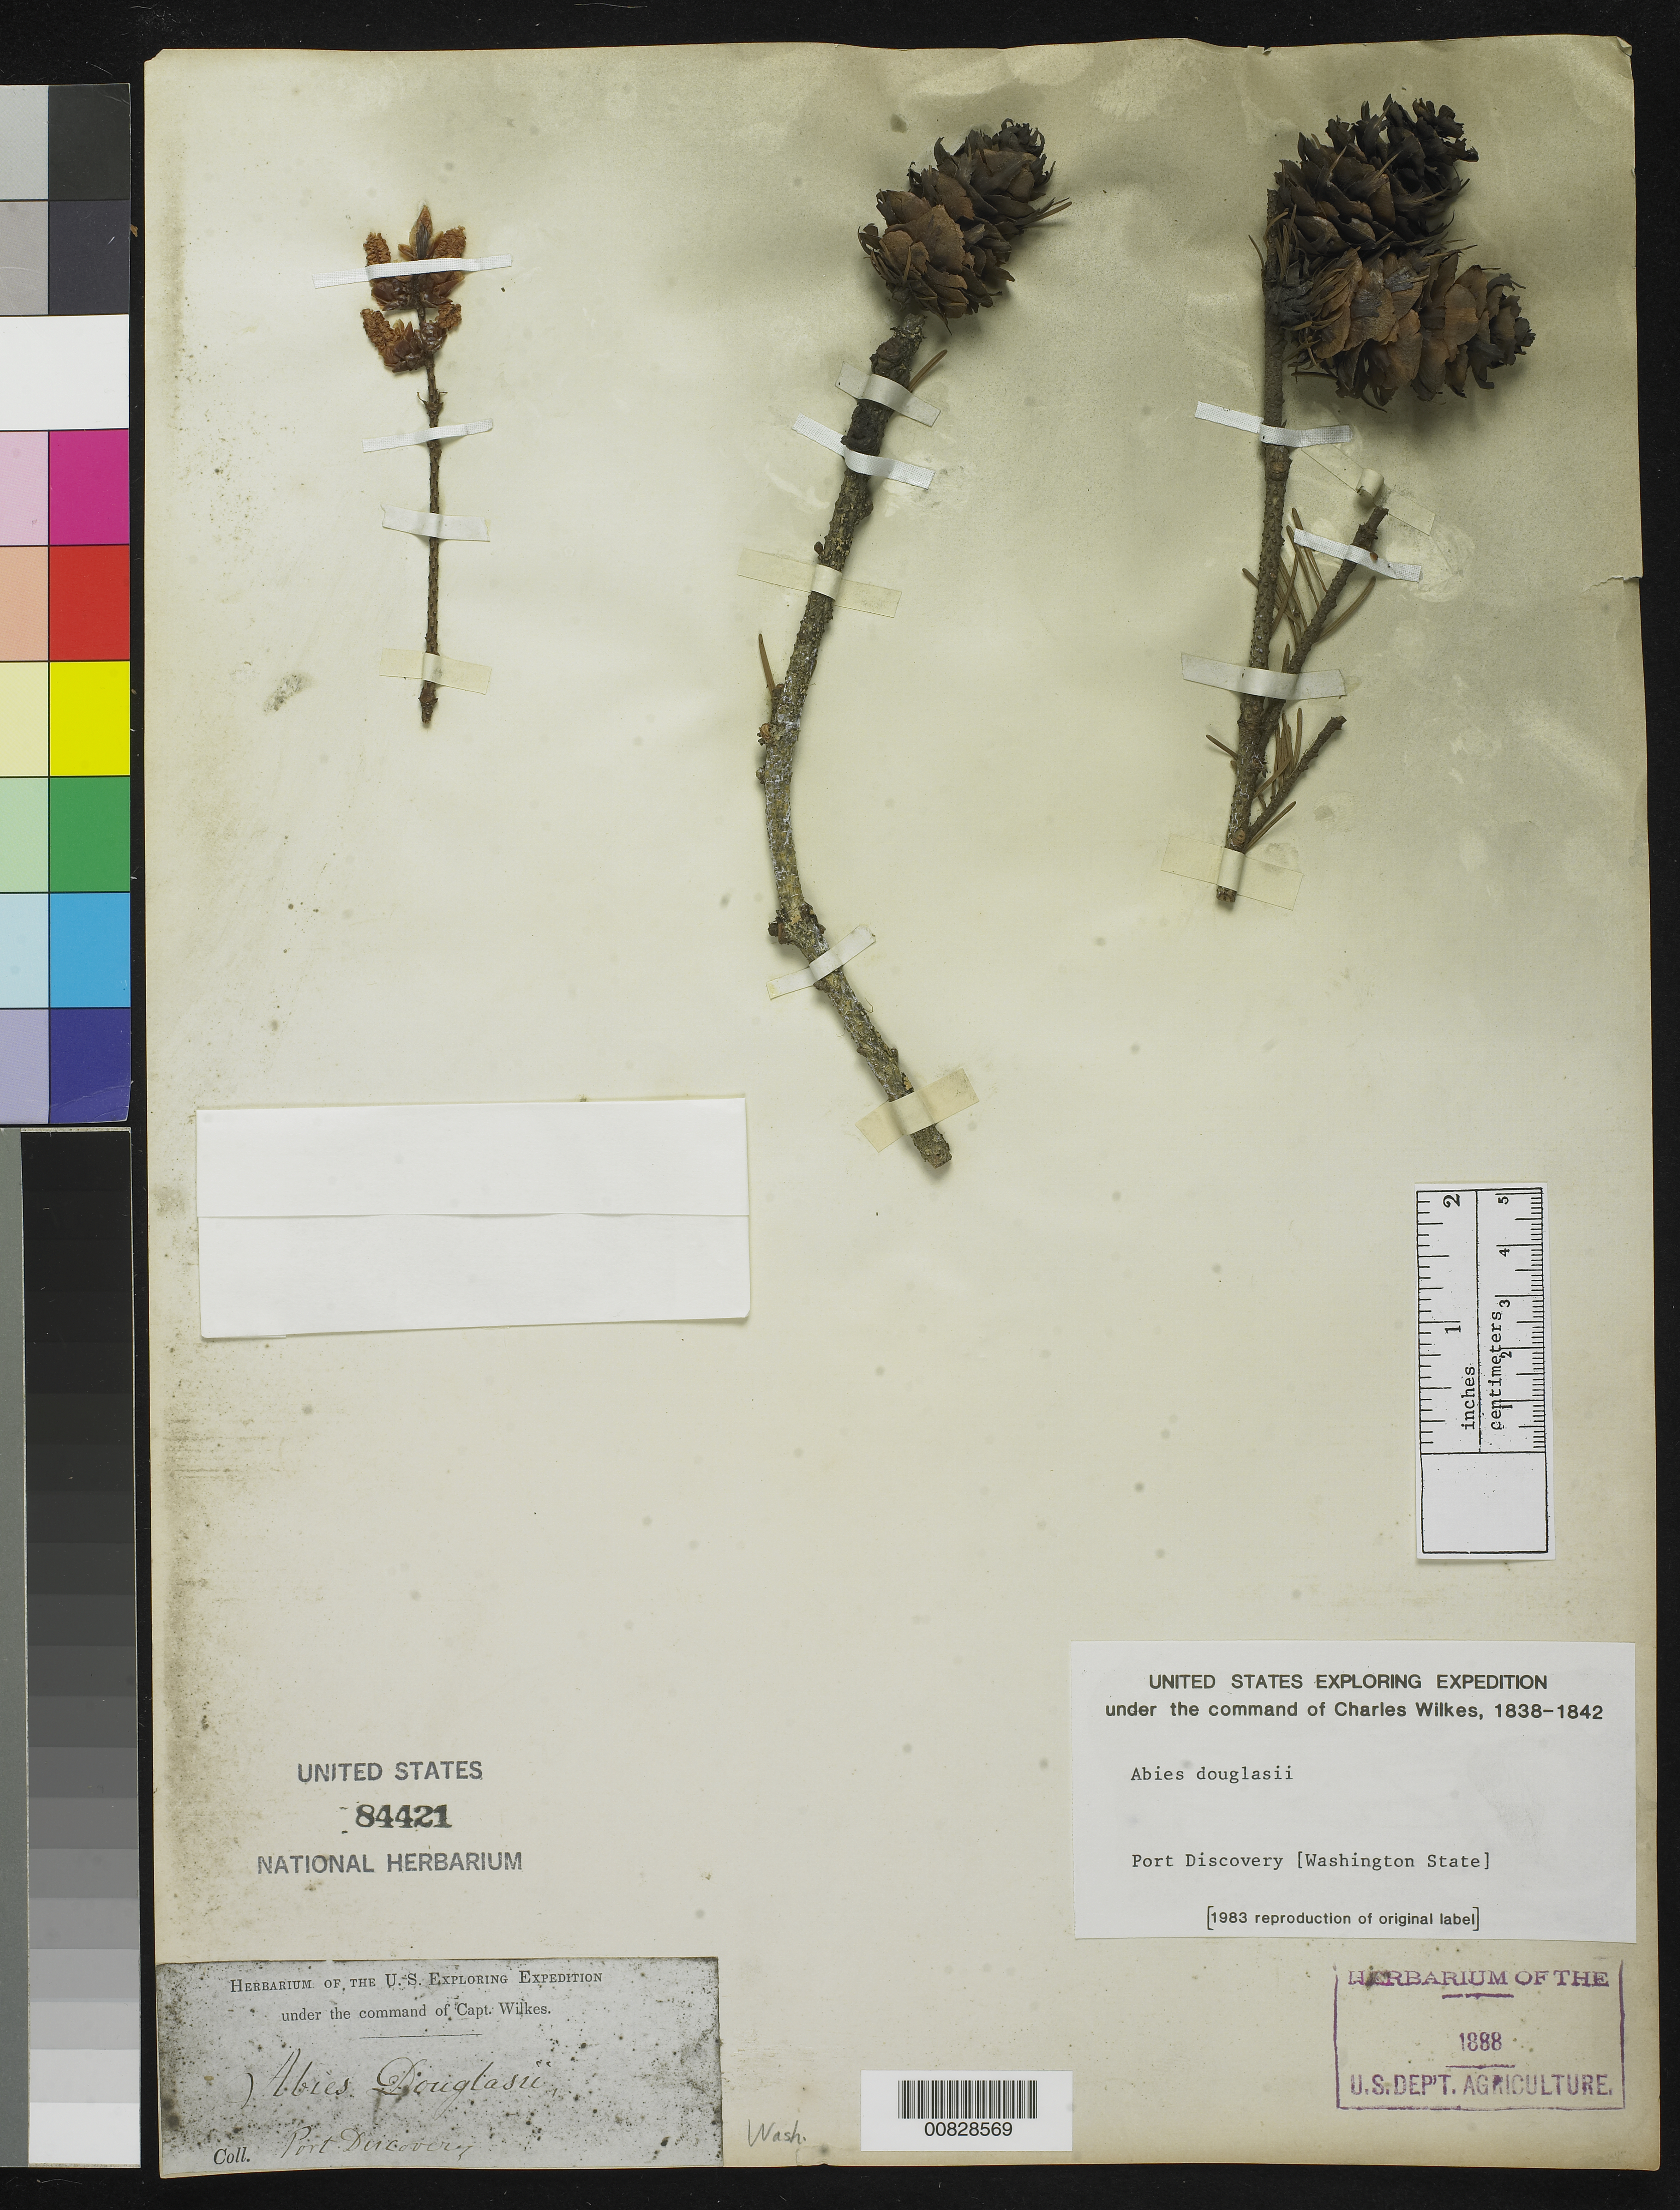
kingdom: Plantae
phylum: Tracheophyta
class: Pinopsida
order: Pinales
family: Pinaceae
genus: Abies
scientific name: Abies douglasii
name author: (Sabine ex D. Don) Lindl.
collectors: Wilkes Explor. Exped.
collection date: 1838/1842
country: United States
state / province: Washington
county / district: Jefferson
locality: Port Discovery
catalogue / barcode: US 84421